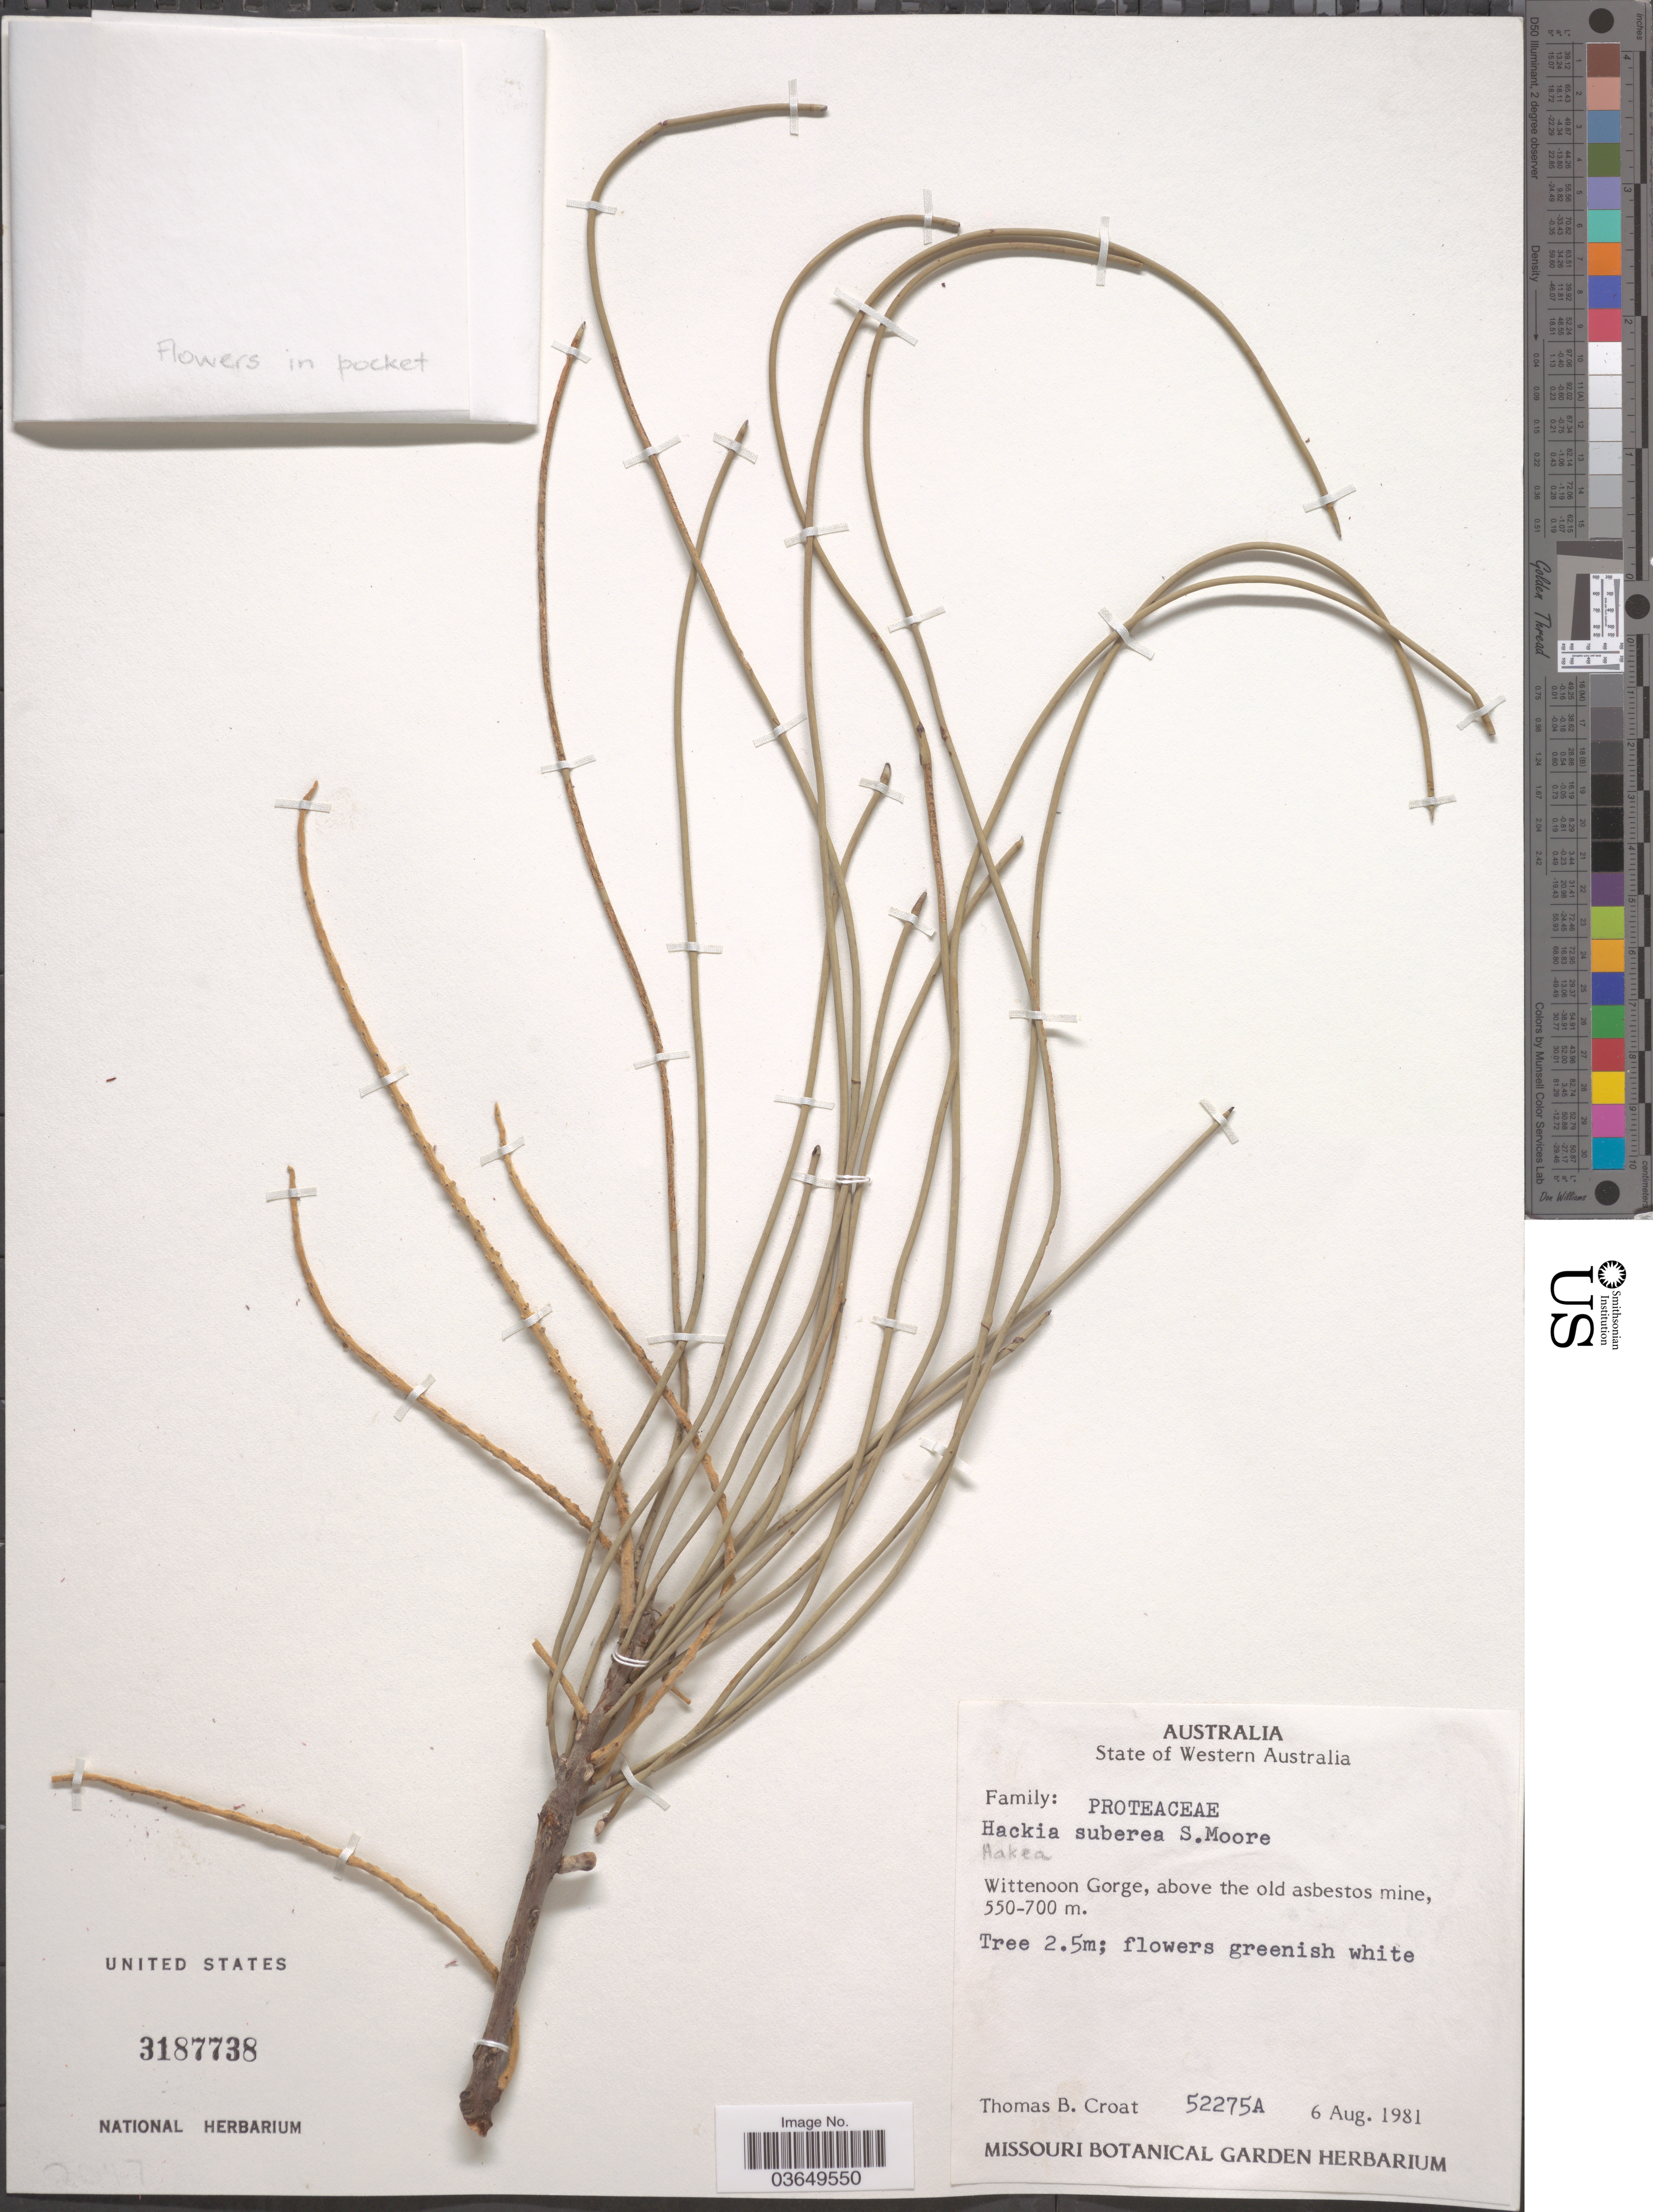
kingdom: Plantae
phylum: Tracheophyta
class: Magnoliopsida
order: Proteales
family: Proteaceae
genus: Hakea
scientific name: Hakea suberea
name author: S. Moore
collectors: T. B. Croat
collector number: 52275A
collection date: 1981-08-06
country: Australia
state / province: Western Australia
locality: Wittenoon Gorge, above the old asbestos mine.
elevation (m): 550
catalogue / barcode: US 3187738